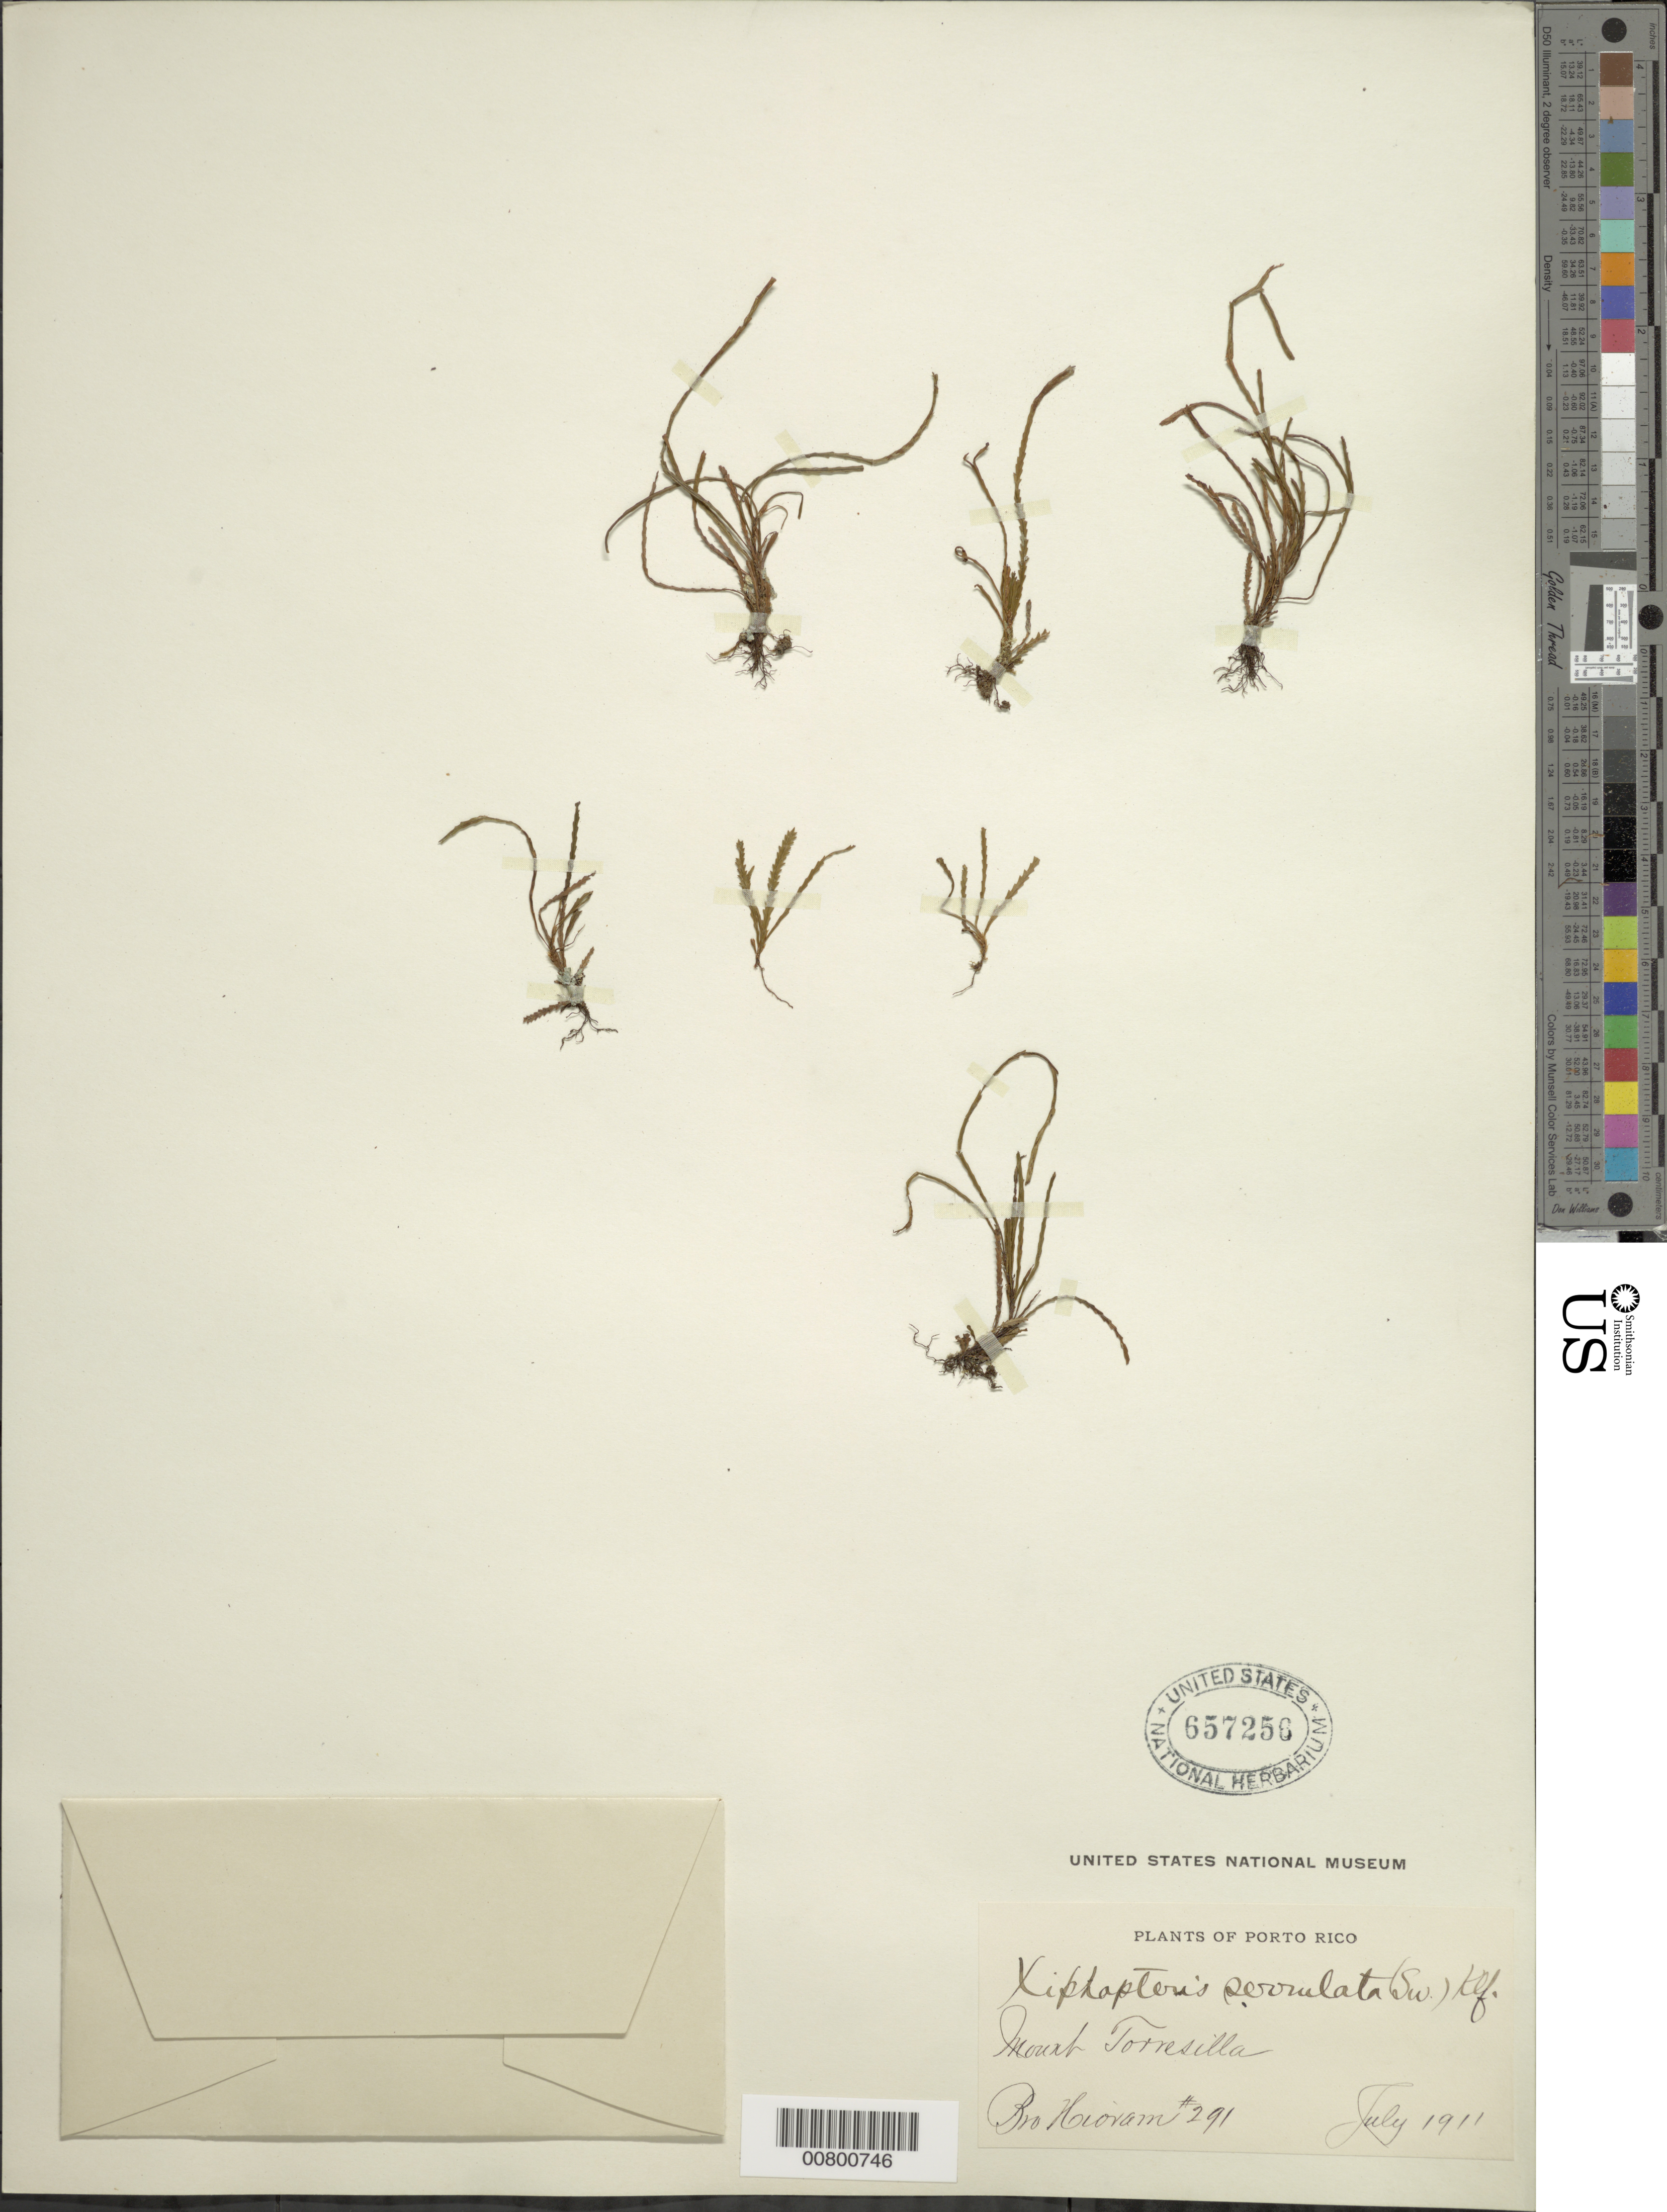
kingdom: Plantae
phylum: Tracheophyta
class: Polypodiopsida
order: Polypodiales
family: Polypodiaceae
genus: Cochlidium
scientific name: Cochlidium serrulatum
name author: (Sw.) L.E. Bishop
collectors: Bro. Hioram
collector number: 291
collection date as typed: Jul 1911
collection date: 1911-07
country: Puerto Rico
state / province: Barranquitas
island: Puerto Rico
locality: Mount Torresilla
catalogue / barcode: US 657256